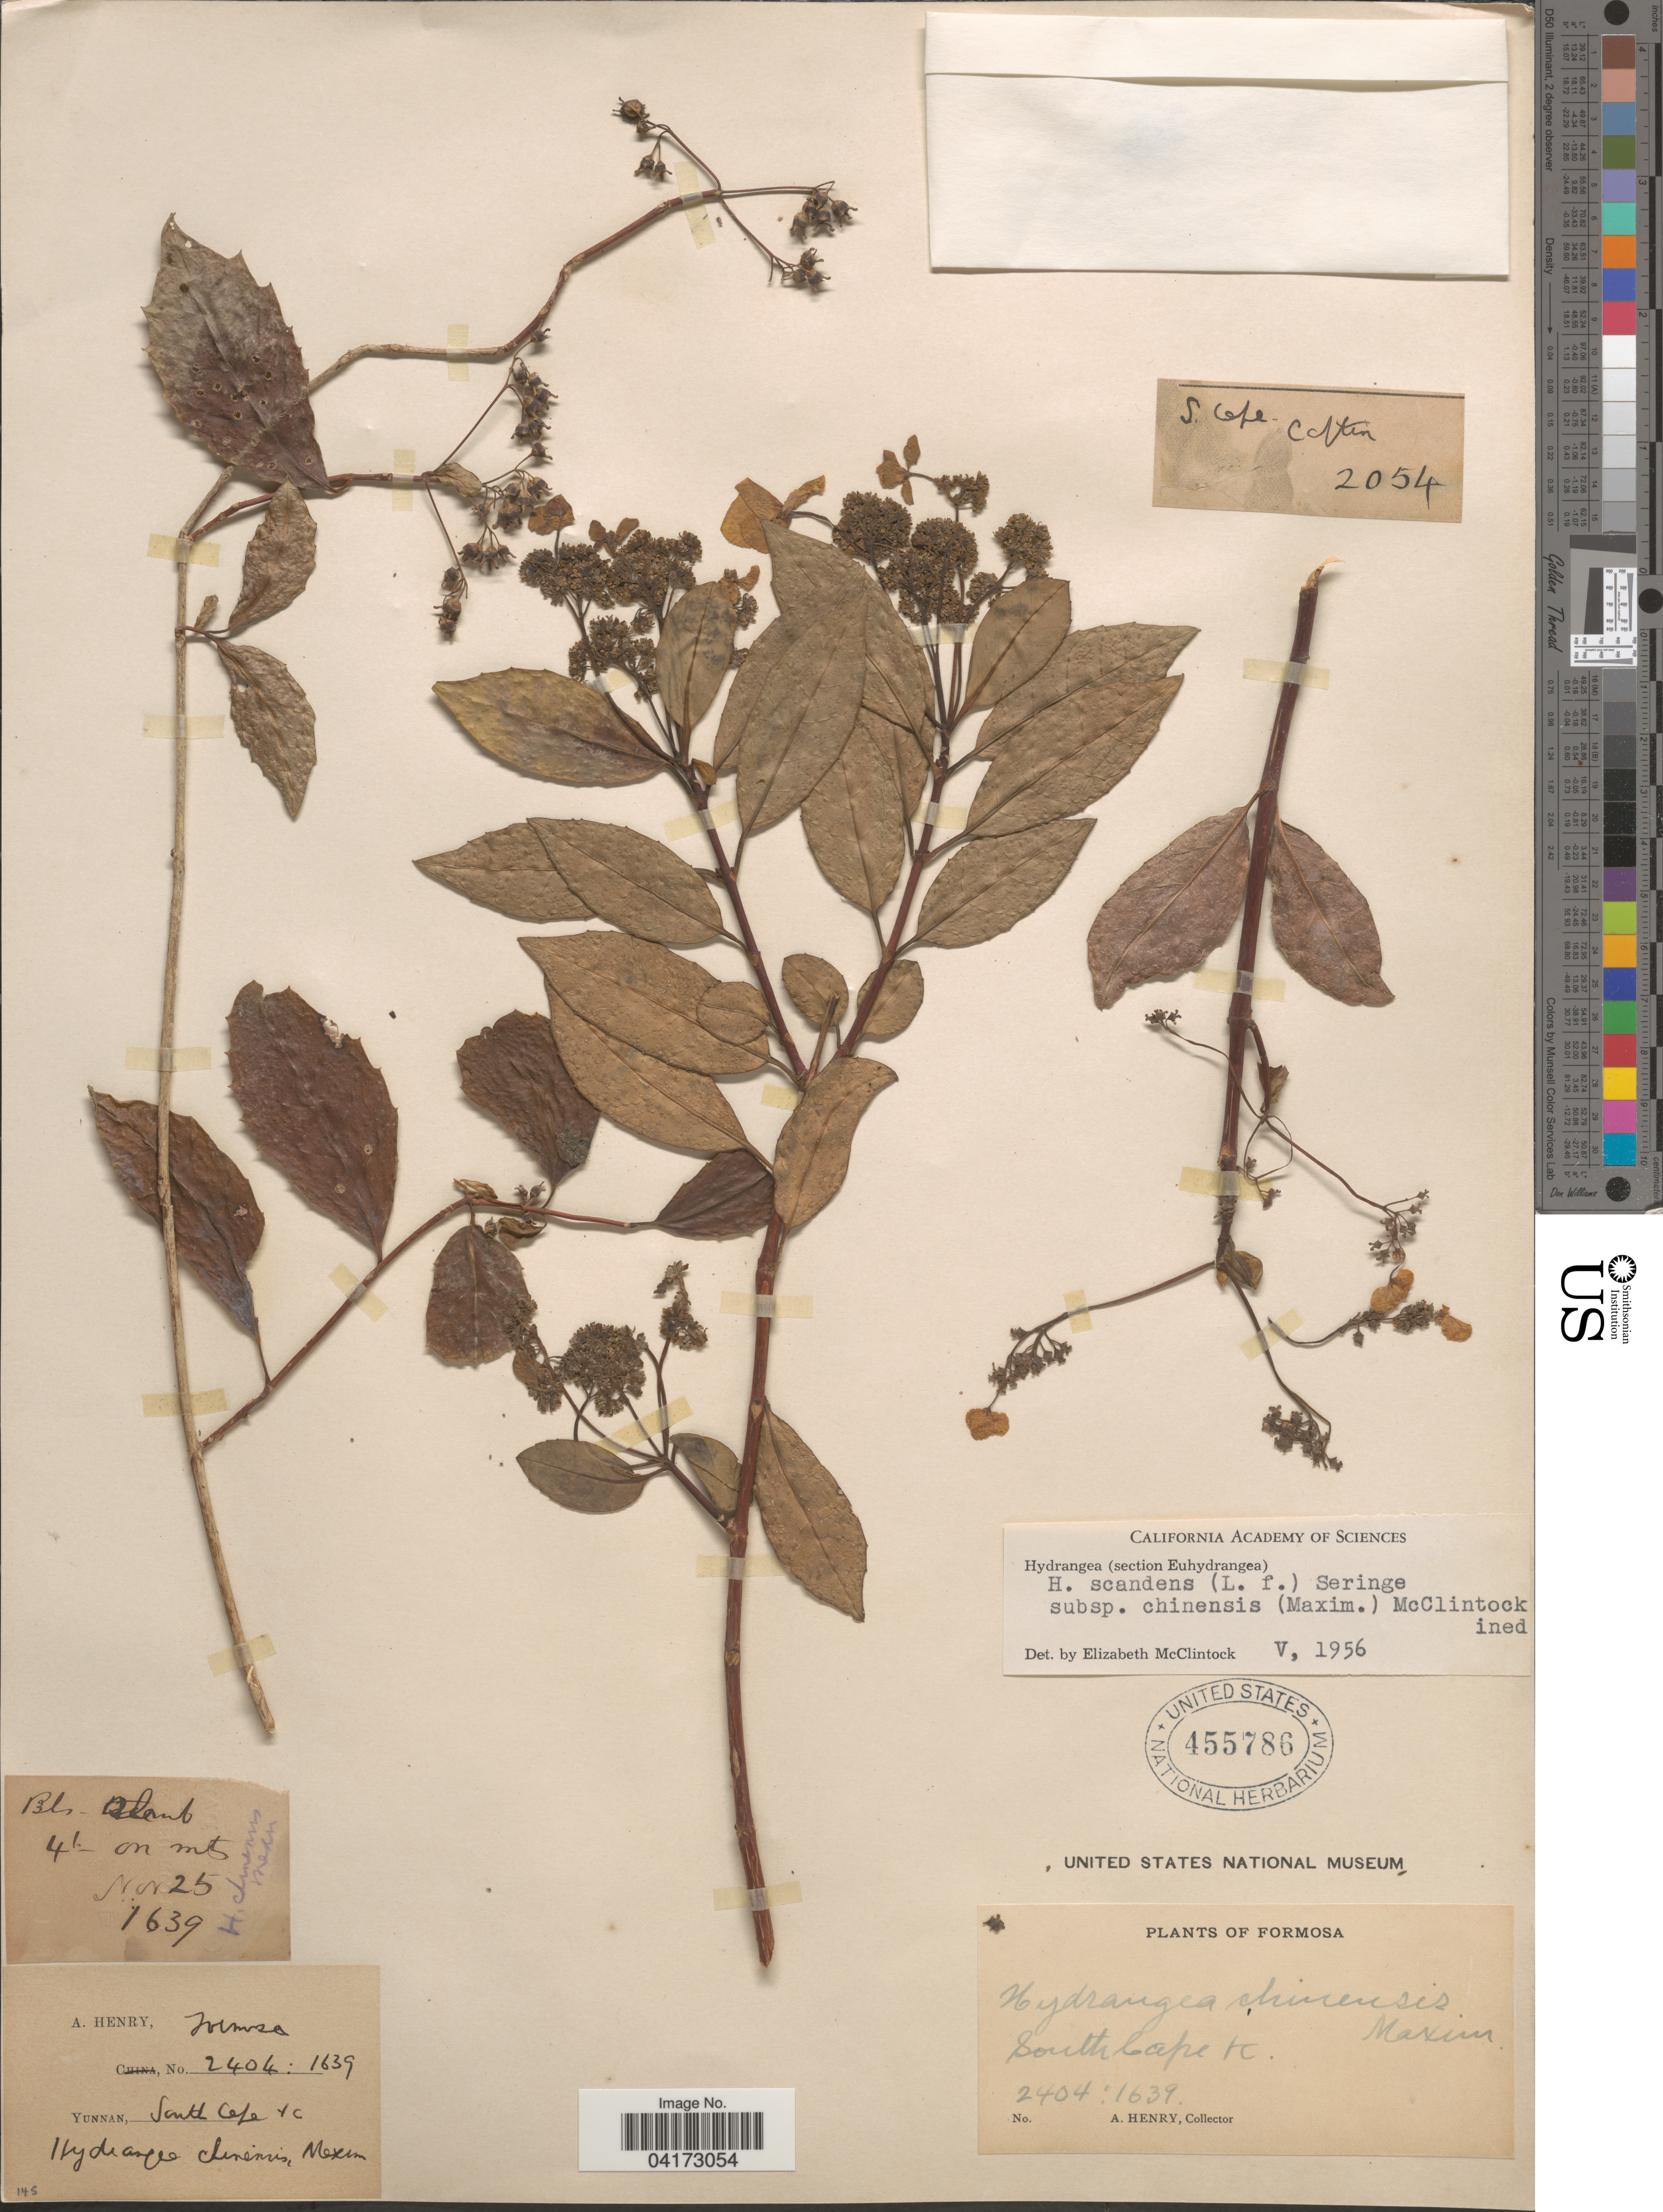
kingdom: Plantae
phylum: Tracheophyta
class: Magnoliopsida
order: Cornales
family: Hydrangeaceae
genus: Hydrangea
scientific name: Hydrangea scandens subsp. chinensis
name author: (Maxim.) E. M. McClint.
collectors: A. Henry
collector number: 2404/1639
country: China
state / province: Yunnan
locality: South Cape [illegible text].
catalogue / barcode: US 455786